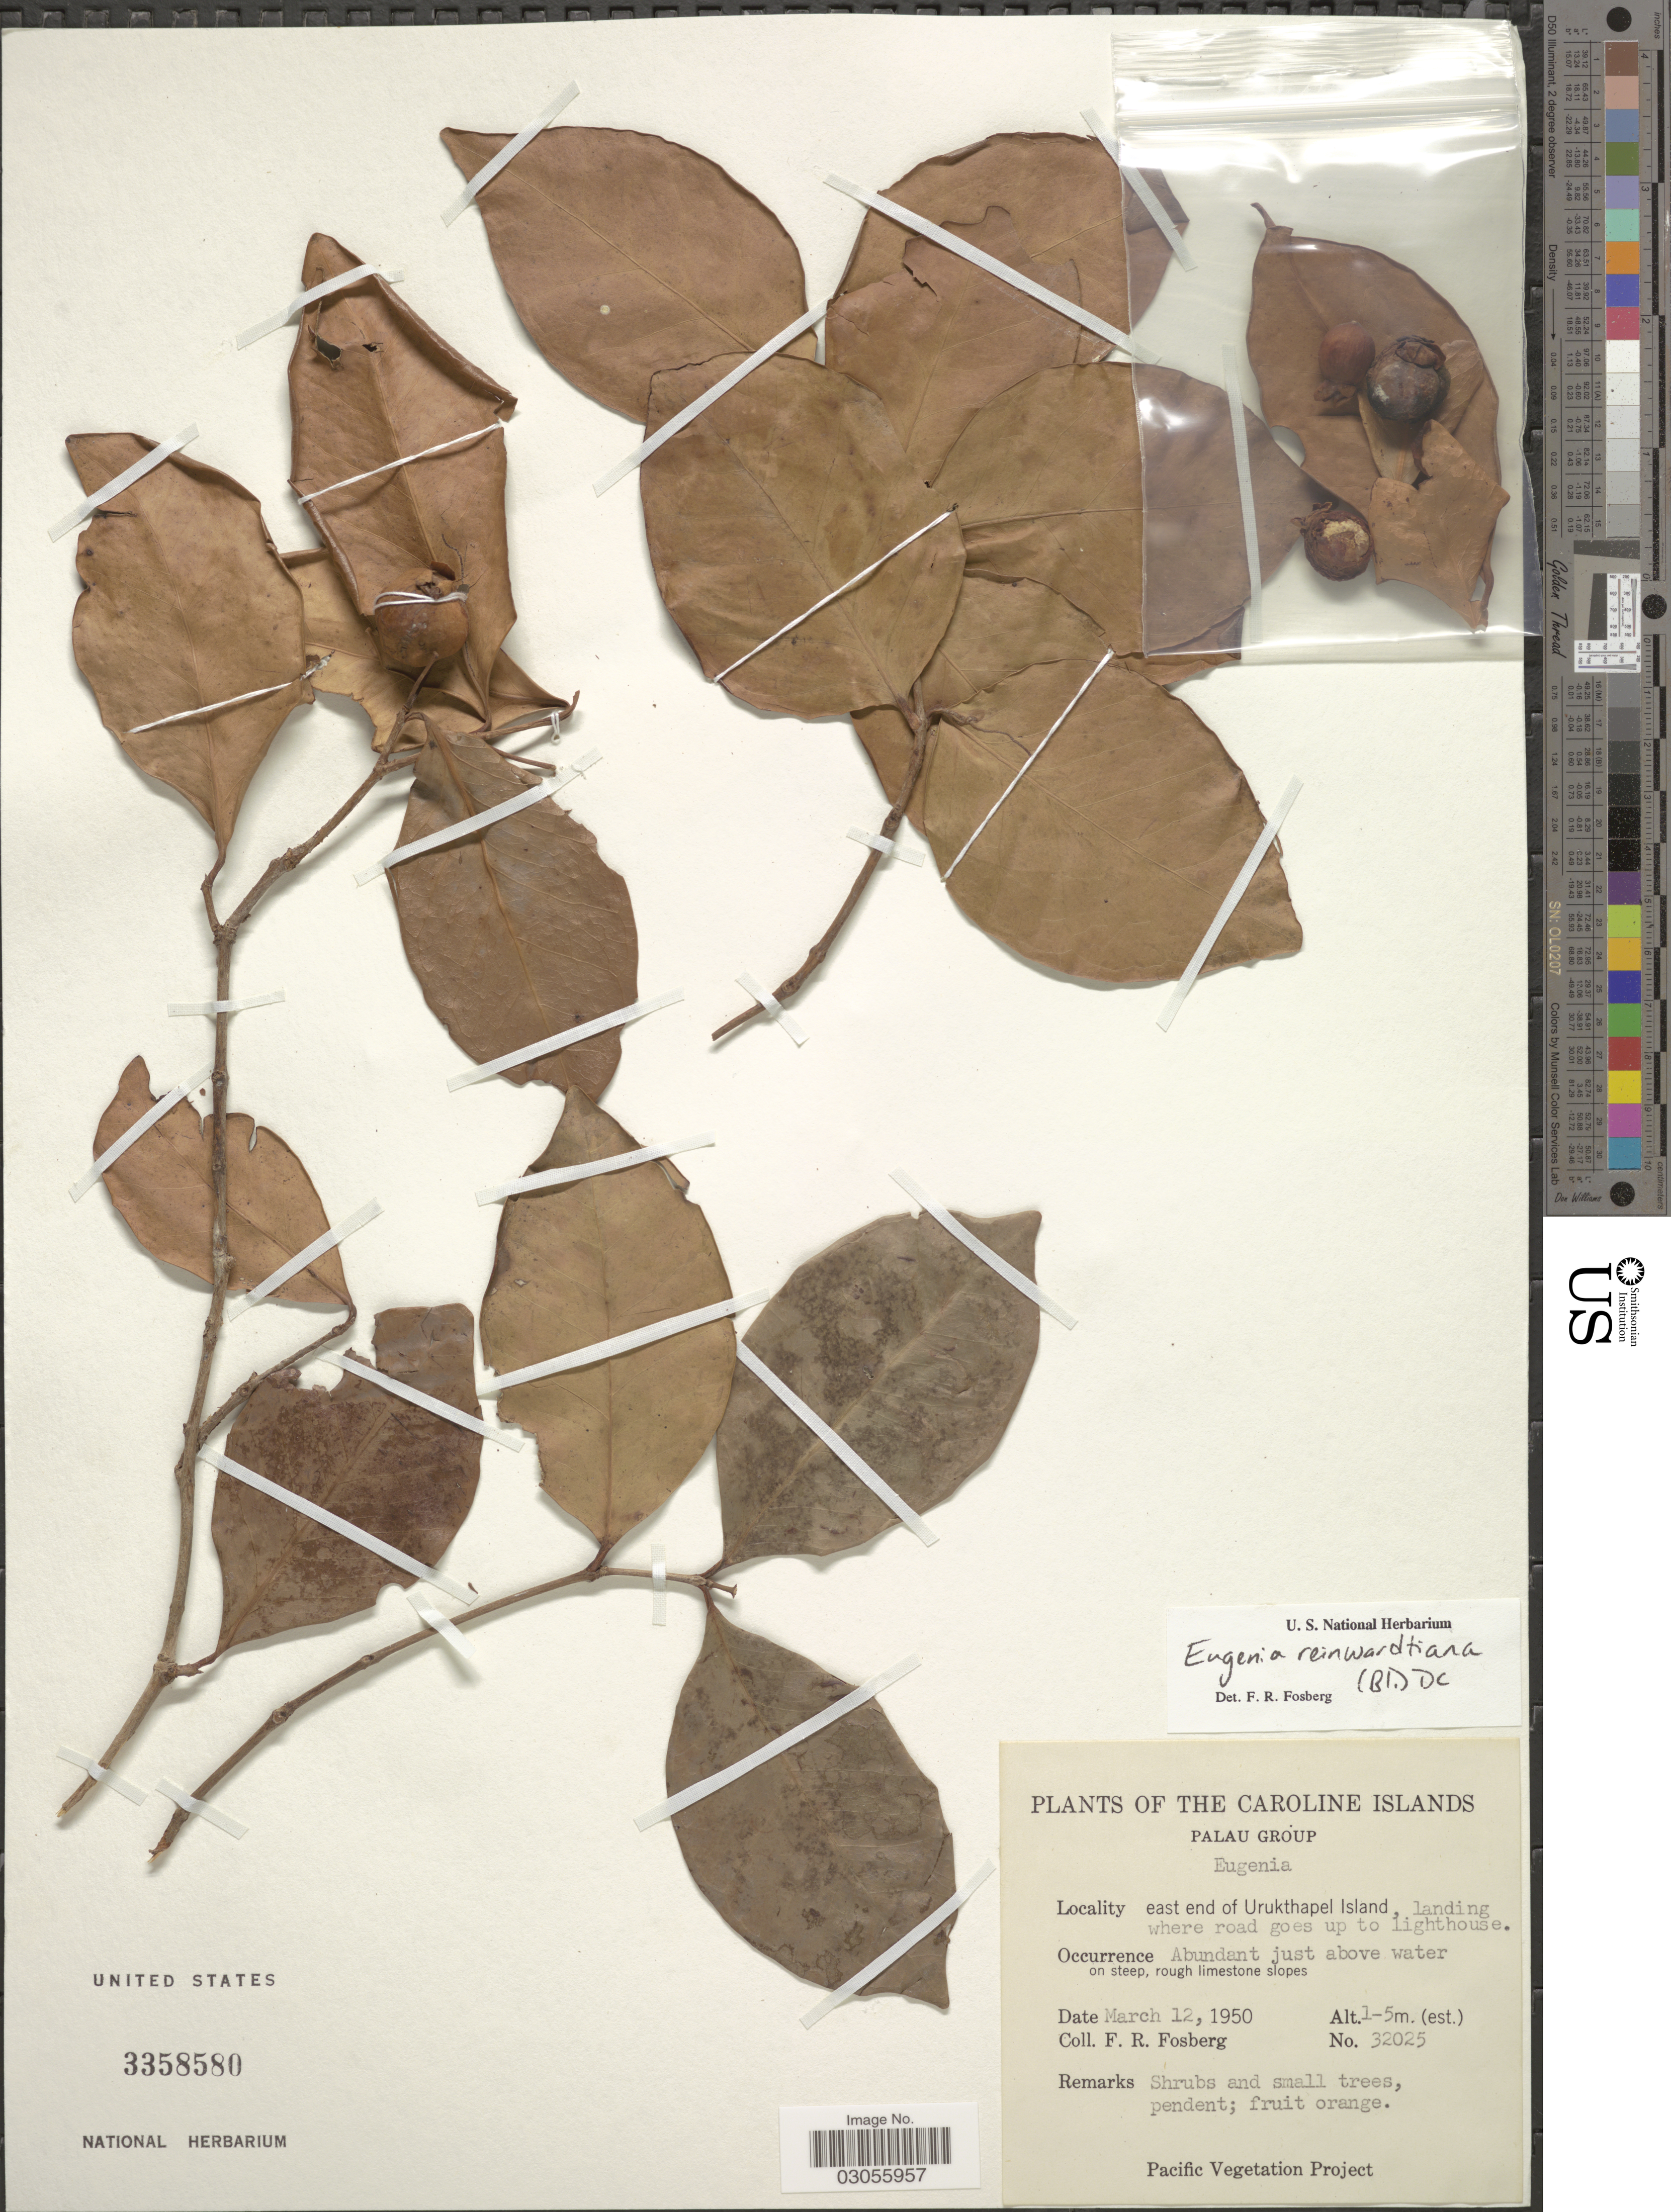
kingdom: Plantae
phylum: Tracheophyta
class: Magnoliopsida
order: Myrtales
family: Myrtaceae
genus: Eugenia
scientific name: Eugenia reinwardtiana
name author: (Blume) DC.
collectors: F. R. Fosberg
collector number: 32025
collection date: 1950-03-12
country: Palau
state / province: Koror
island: Ngeruktabel [Urukthapel]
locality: Caroline Islands. Palau Group. East end of Urukthapel Island, landing where road goes up to lighthouse. Abundant just above water on steep, rough limestone slopes.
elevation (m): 1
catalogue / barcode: US 3358580